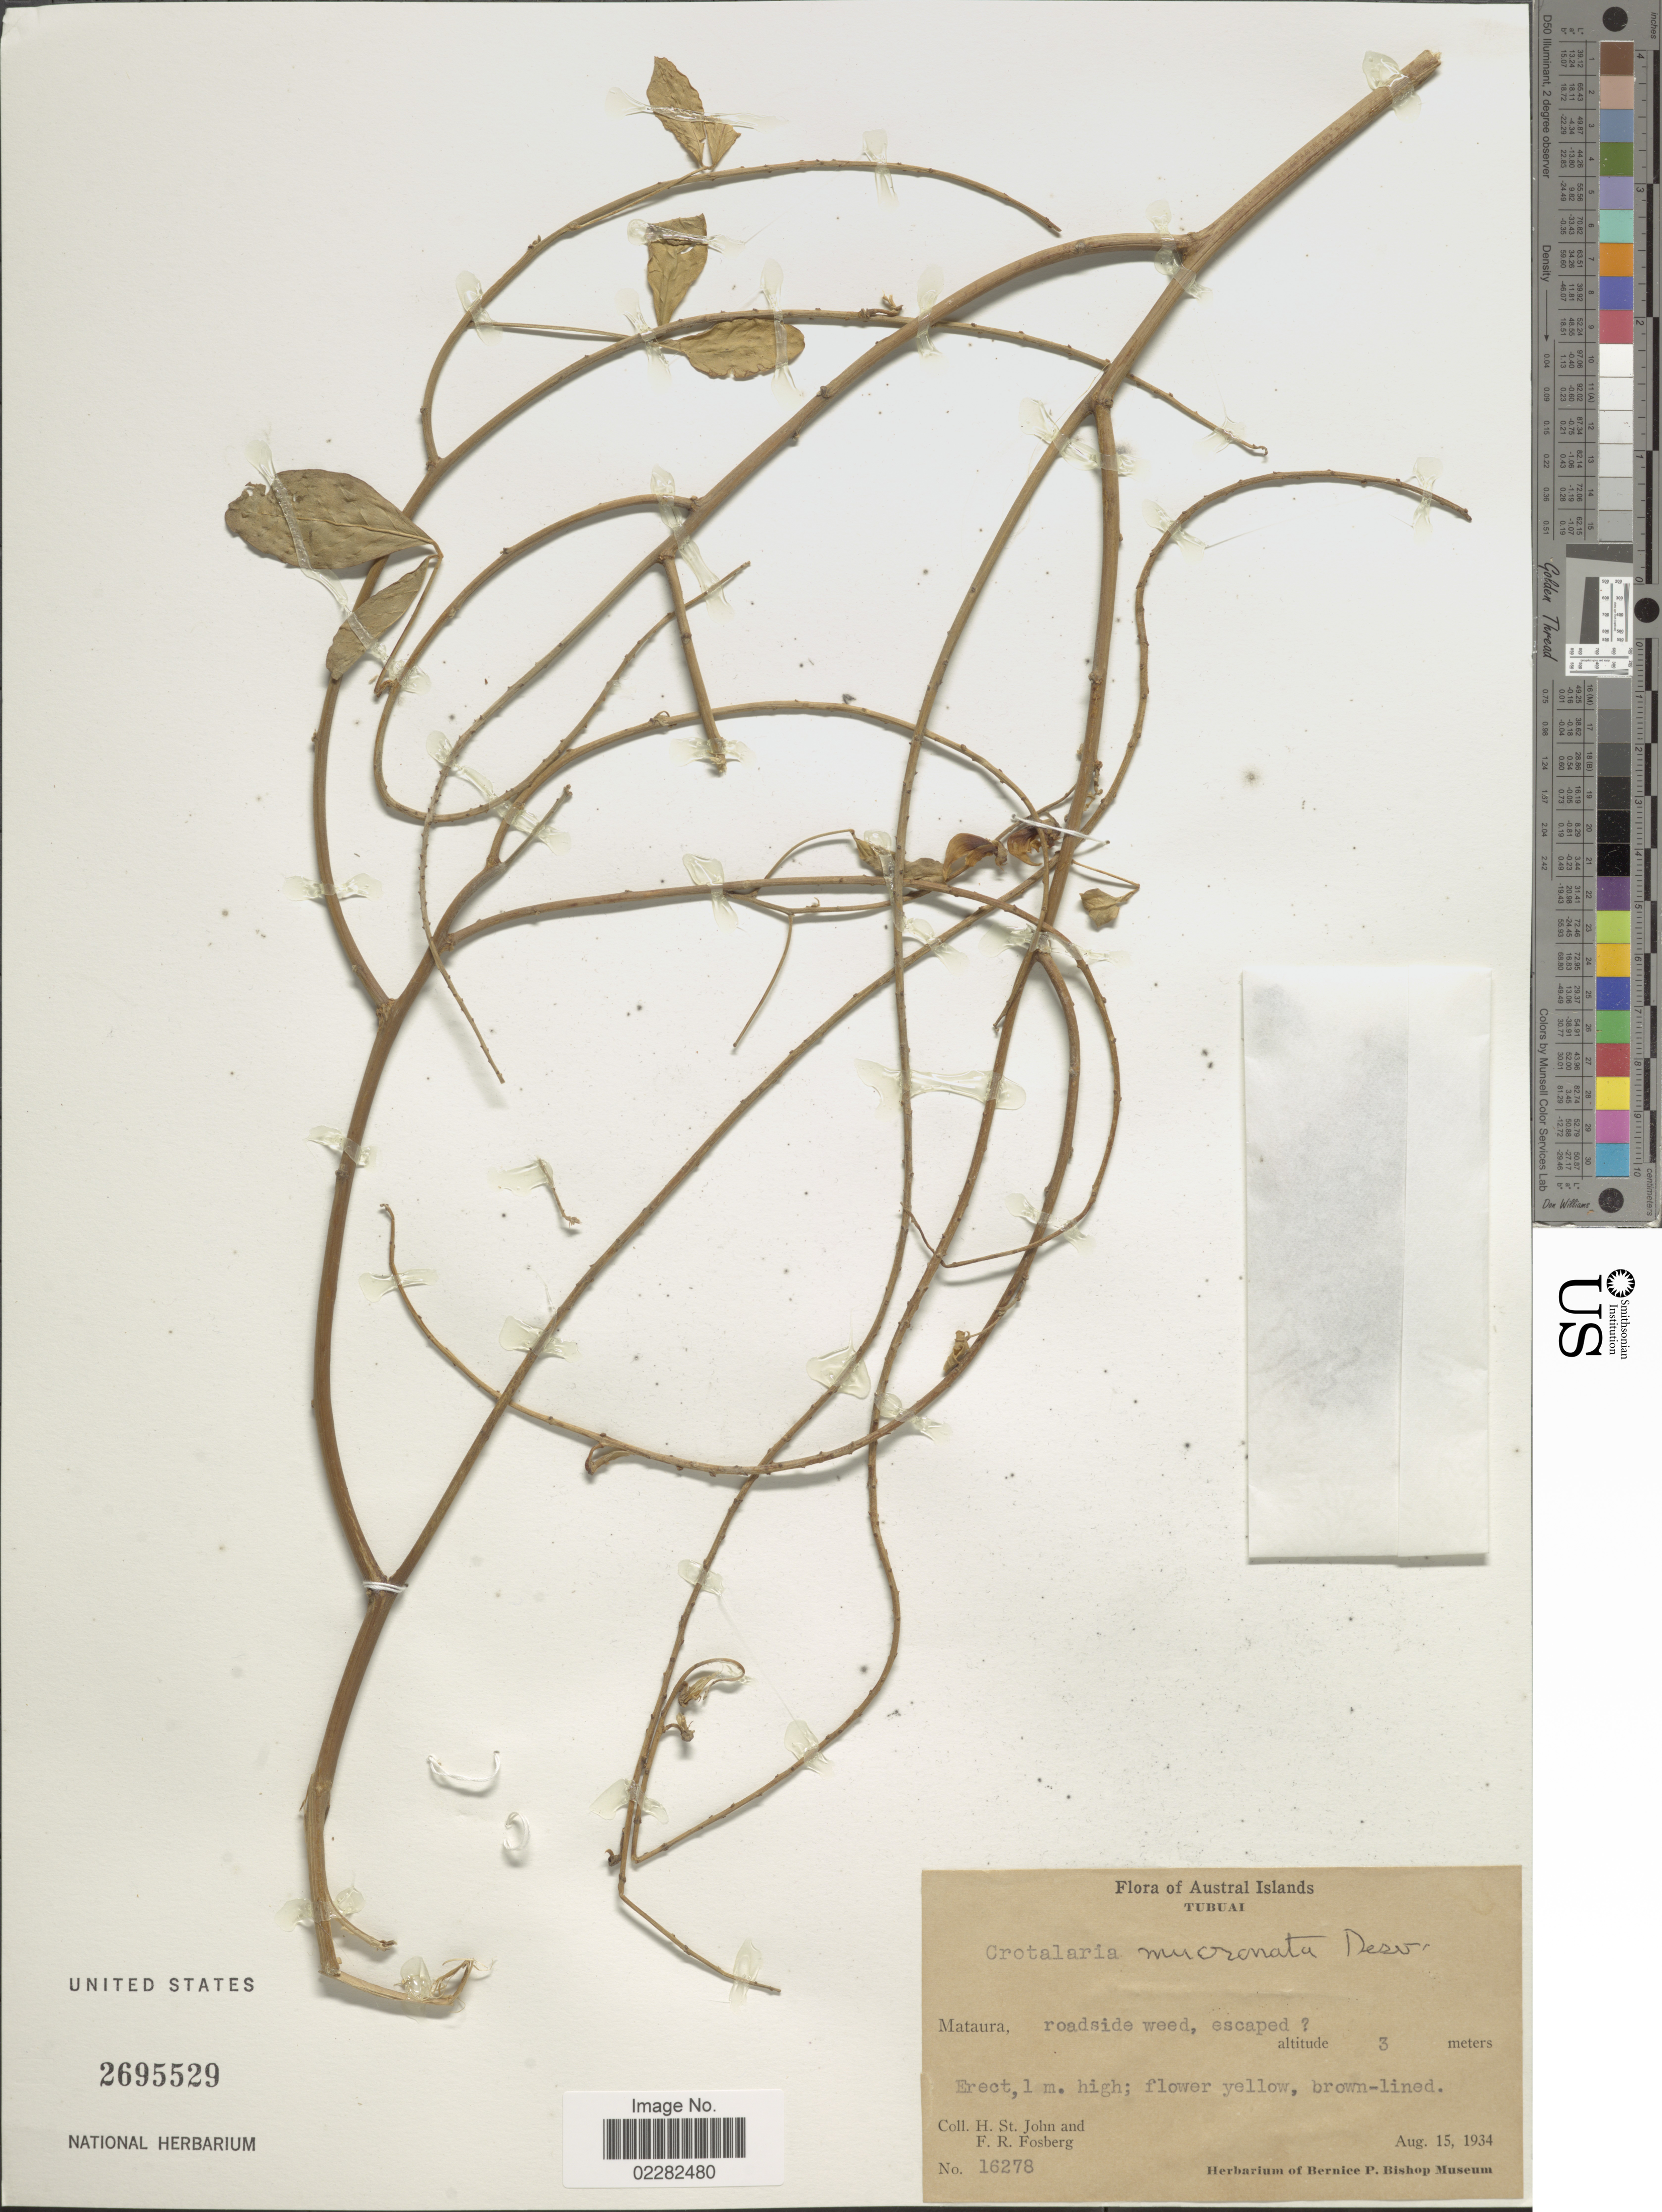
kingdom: Plantae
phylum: Tracheophyta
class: Magnoliopsida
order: Fabales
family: Fabaceae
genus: Crotalaria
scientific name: Crotalaria pallida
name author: Aiton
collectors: H. St. John & F. R. Fosberg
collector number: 16278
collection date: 1934-08-15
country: French Polynesia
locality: Tubuai, Mataura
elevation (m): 3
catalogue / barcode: US 2695529